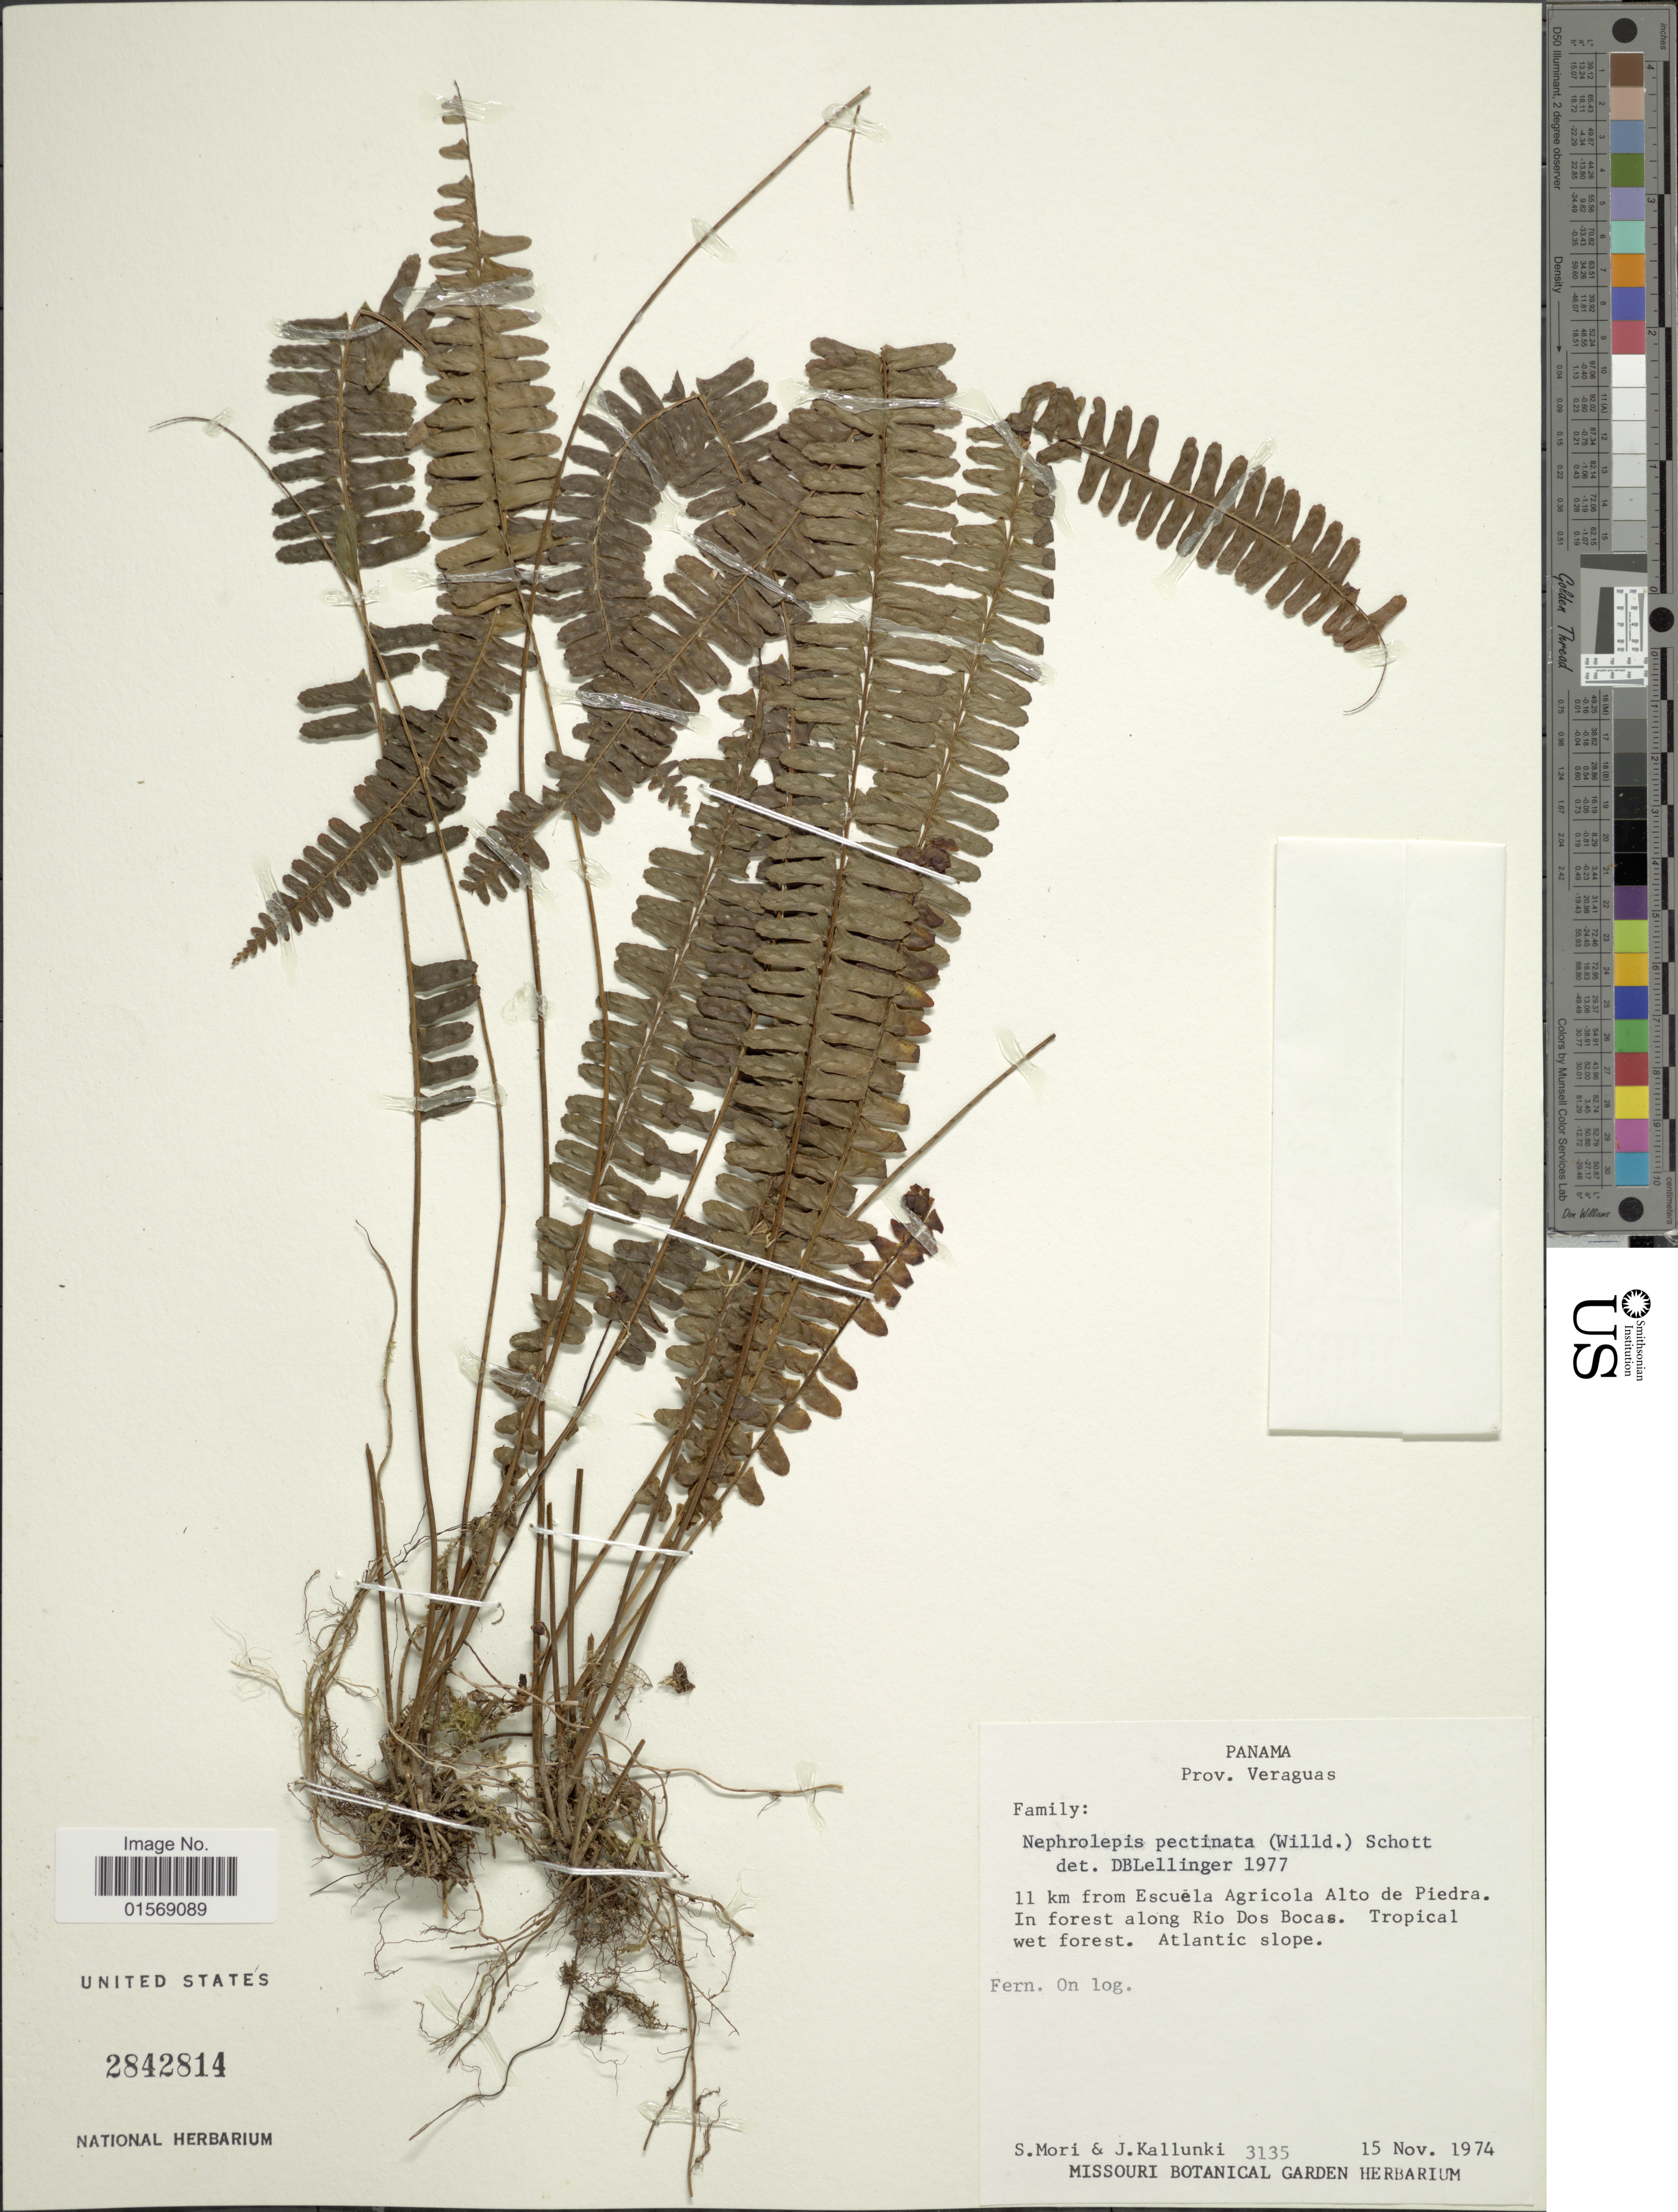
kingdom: Plantae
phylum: Tracheophyta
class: Polypodiopsida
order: Polypodiales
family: Nephrolepidaceae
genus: Nephrolepis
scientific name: Nephrolepis pectinata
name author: (Willd.) Schott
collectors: S. Mori & J. Kallunki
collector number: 3135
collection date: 1974-11-15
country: Panama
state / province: Veraguas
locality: Panama, Prov. Veraguas. 11 km from Escuela Agricola Alto de Piedra. In forest along Rio Dos Bocas.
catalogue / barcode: US 2842814